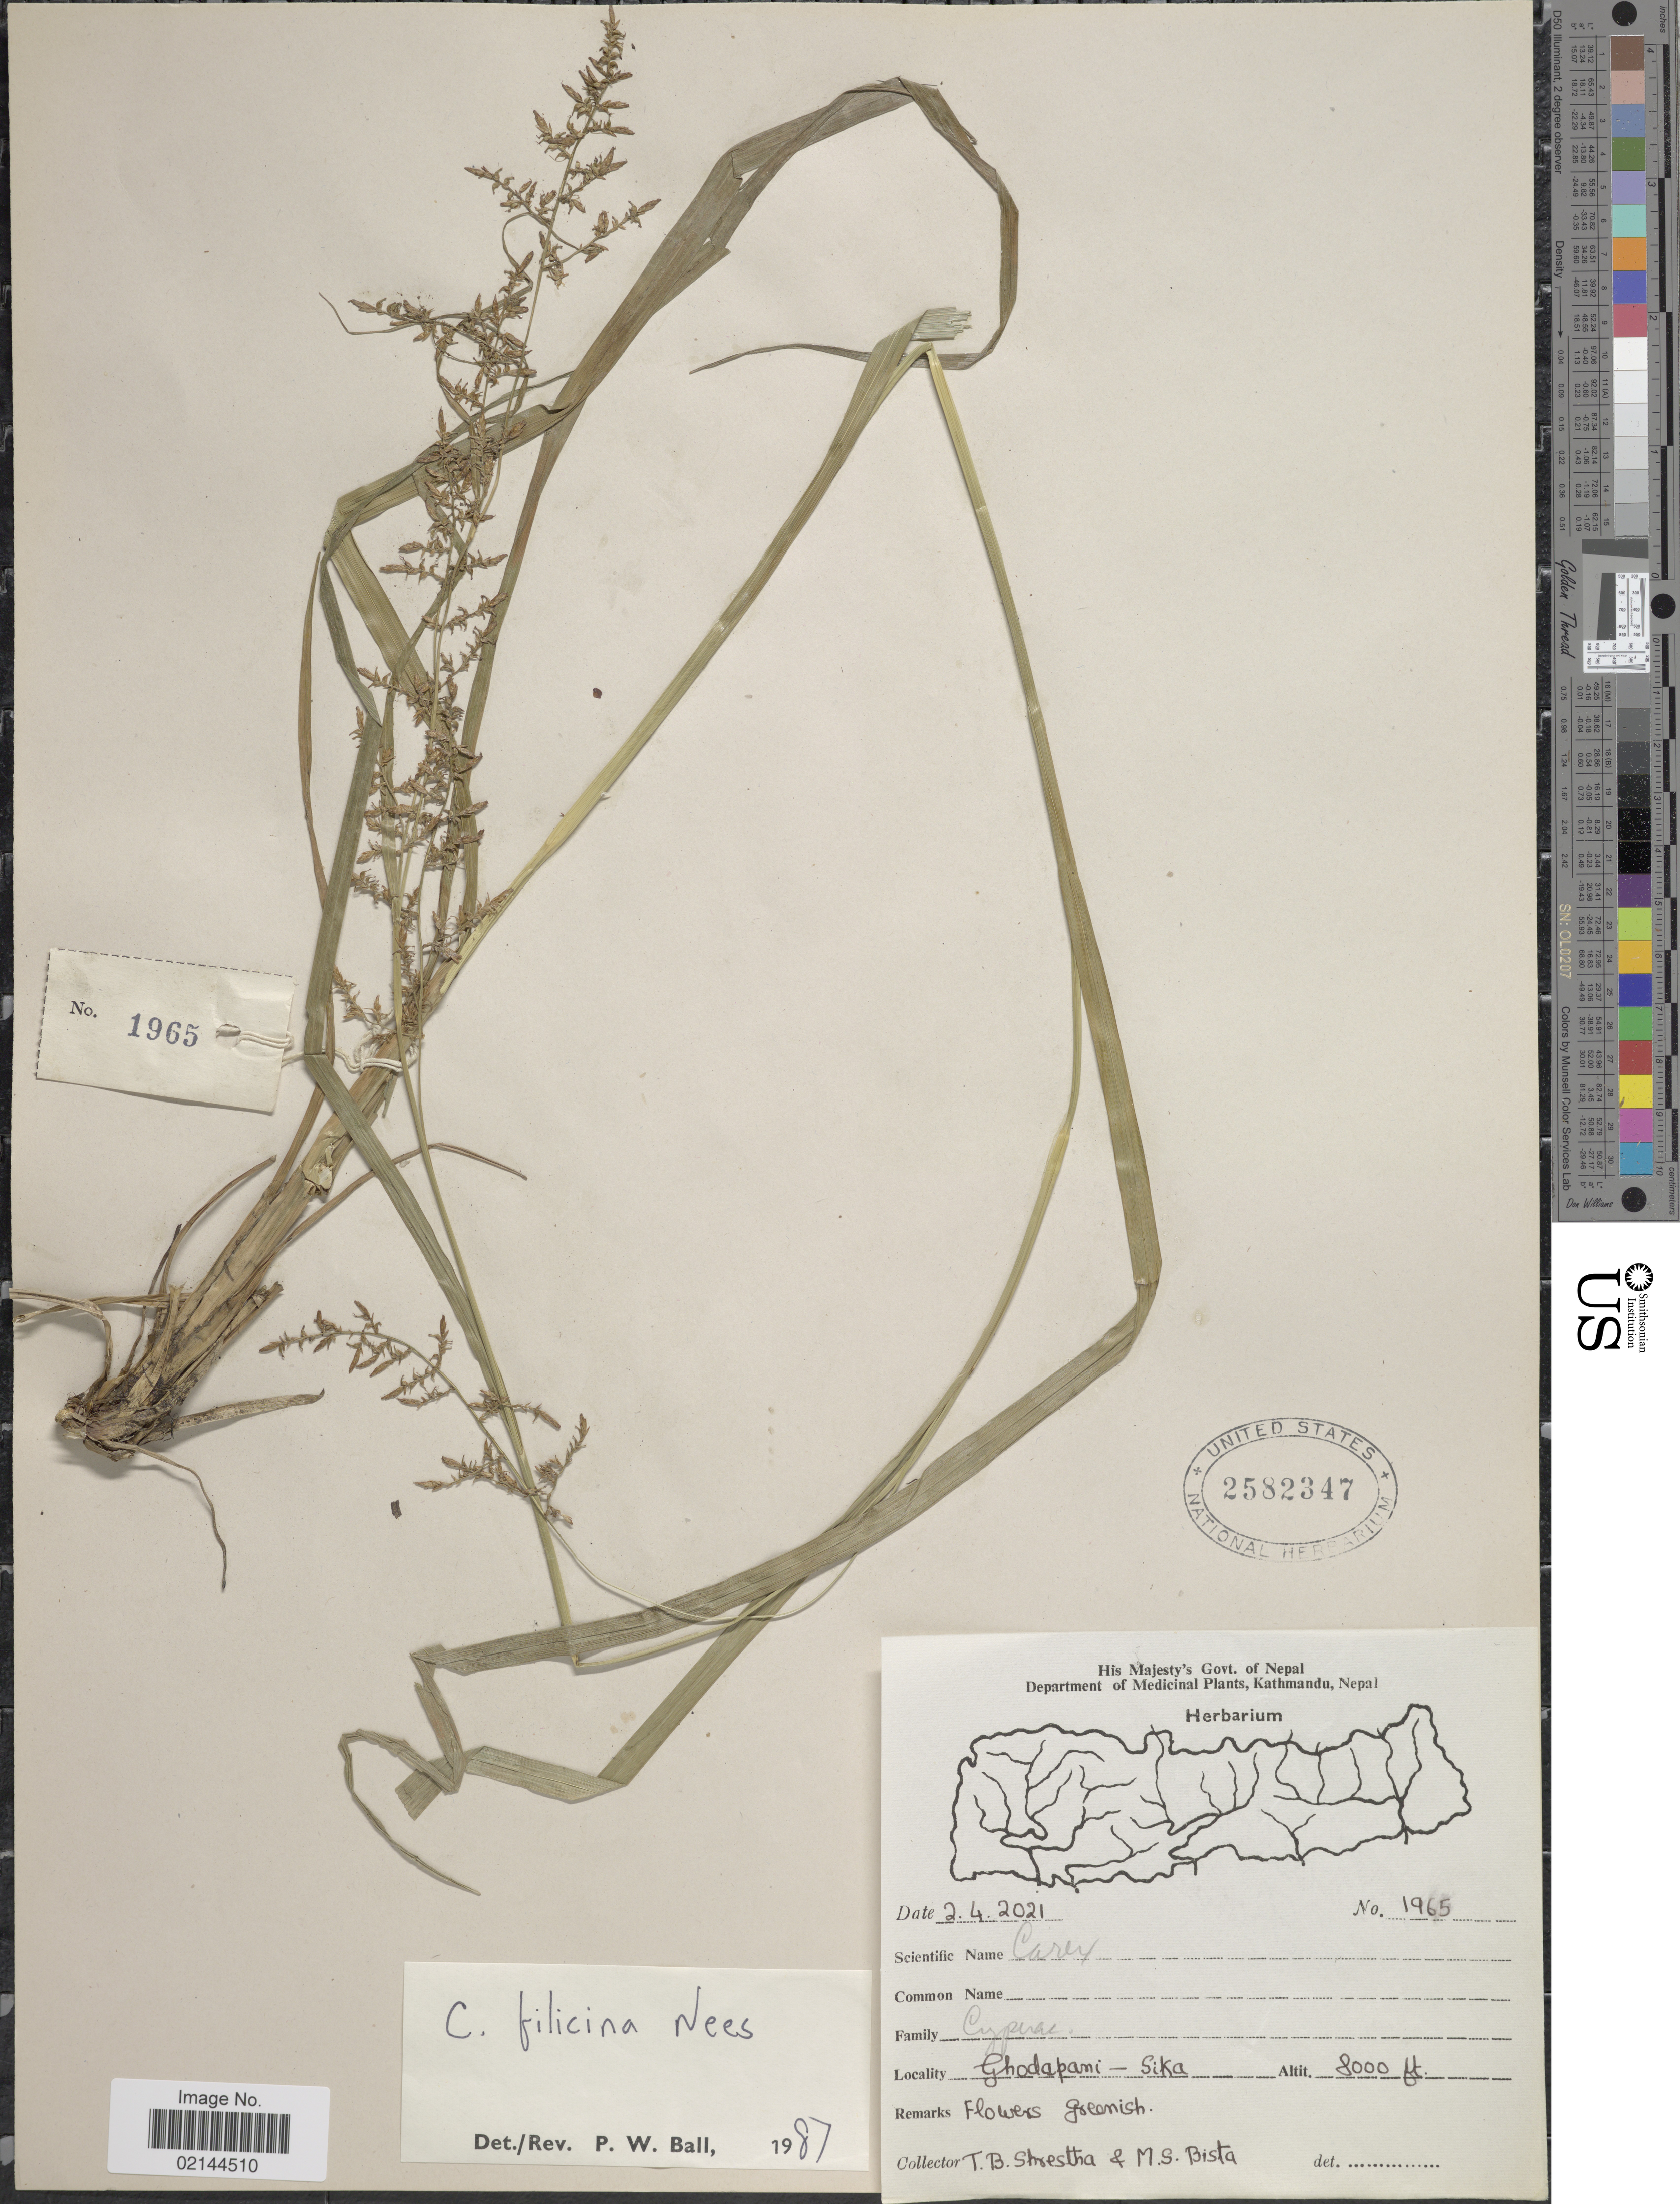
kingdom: Plantae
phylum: Tracheophyta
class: Liliopsida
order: Poales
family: Cyperaceae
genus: Carex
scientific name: Carex filicina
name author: Nees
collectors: T. B. Shrestha & M. Bista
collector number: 1965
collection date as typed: Transcribed d/m/y: 2/4/2021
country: Nepal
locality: Ghodapani-Sika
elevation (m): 2438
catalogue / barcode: US 2582347